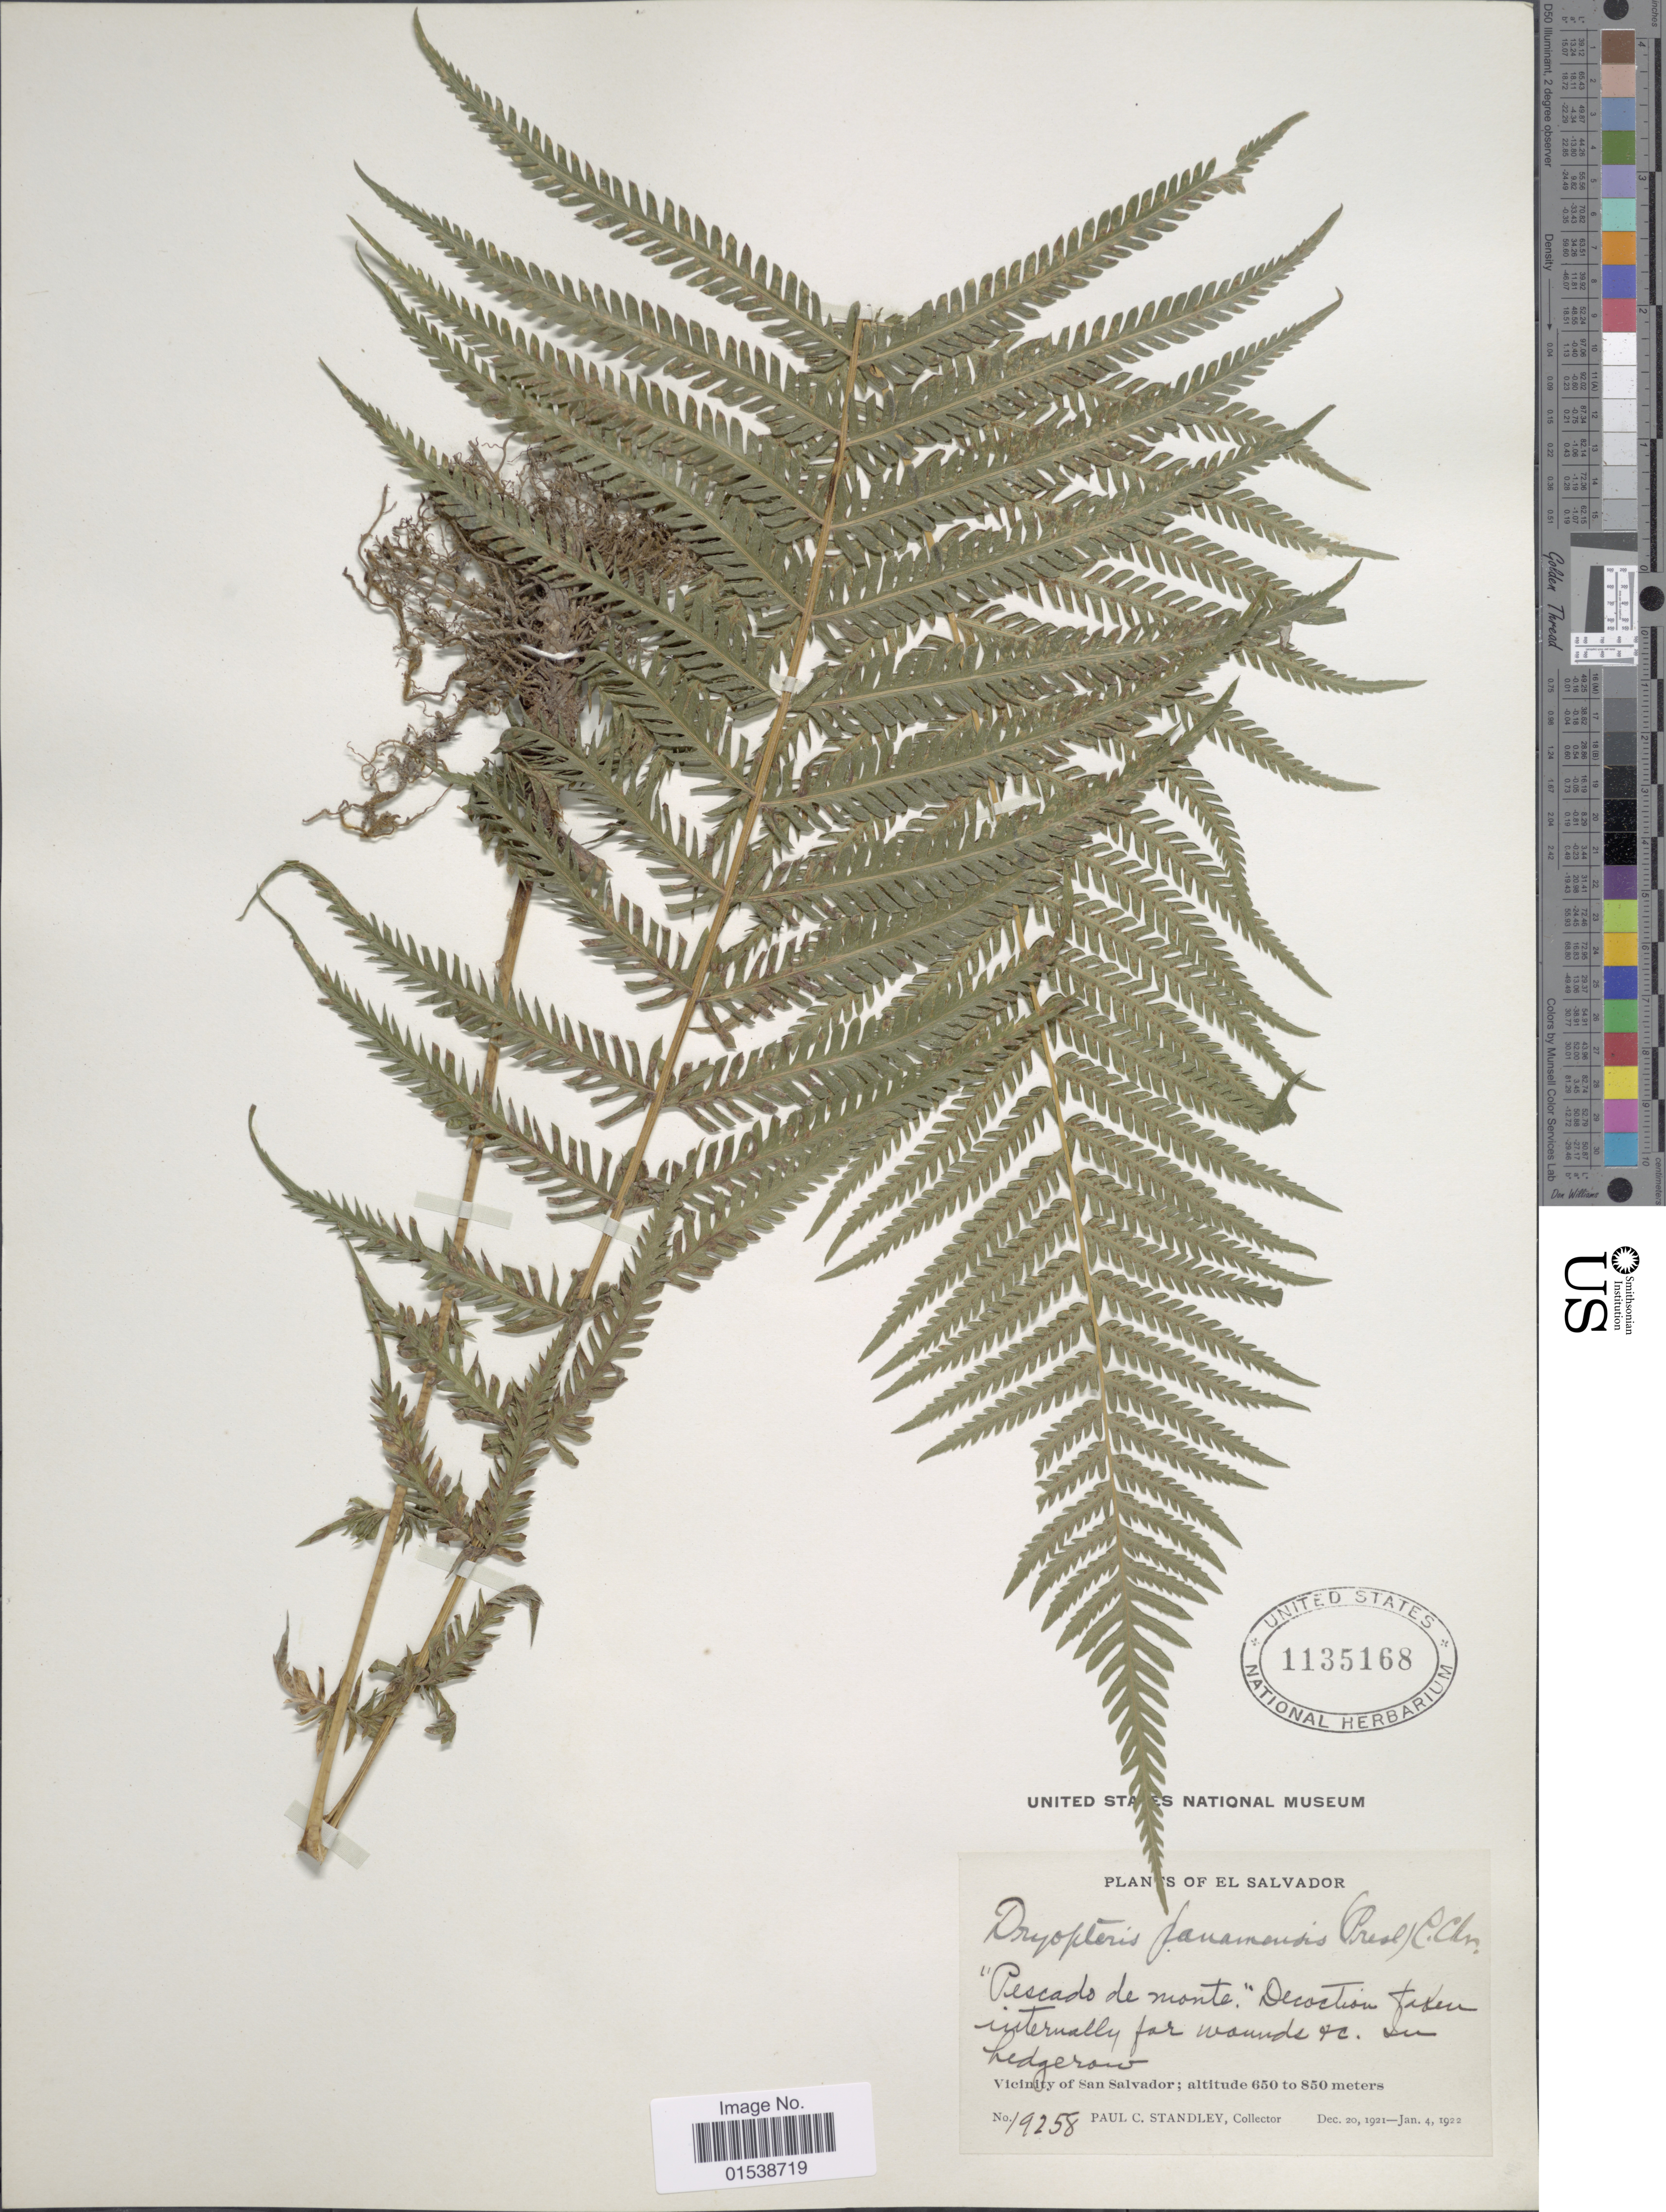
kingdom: Plantae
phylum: Tracheophyta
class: Polypodiopsida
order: Polypodiales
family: Thelypteridaceae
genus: Amauropelta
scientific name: Amauropelta resinifera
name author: (Desv.) Pic. Serm.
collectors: P. C. Standley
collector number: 19258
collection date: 1921-12-20/1922-01-04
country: El Salvador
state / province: San Salvador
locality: Pescado de monte. Vicinity of San Salvador.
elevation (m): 650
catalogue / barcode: US 1135168